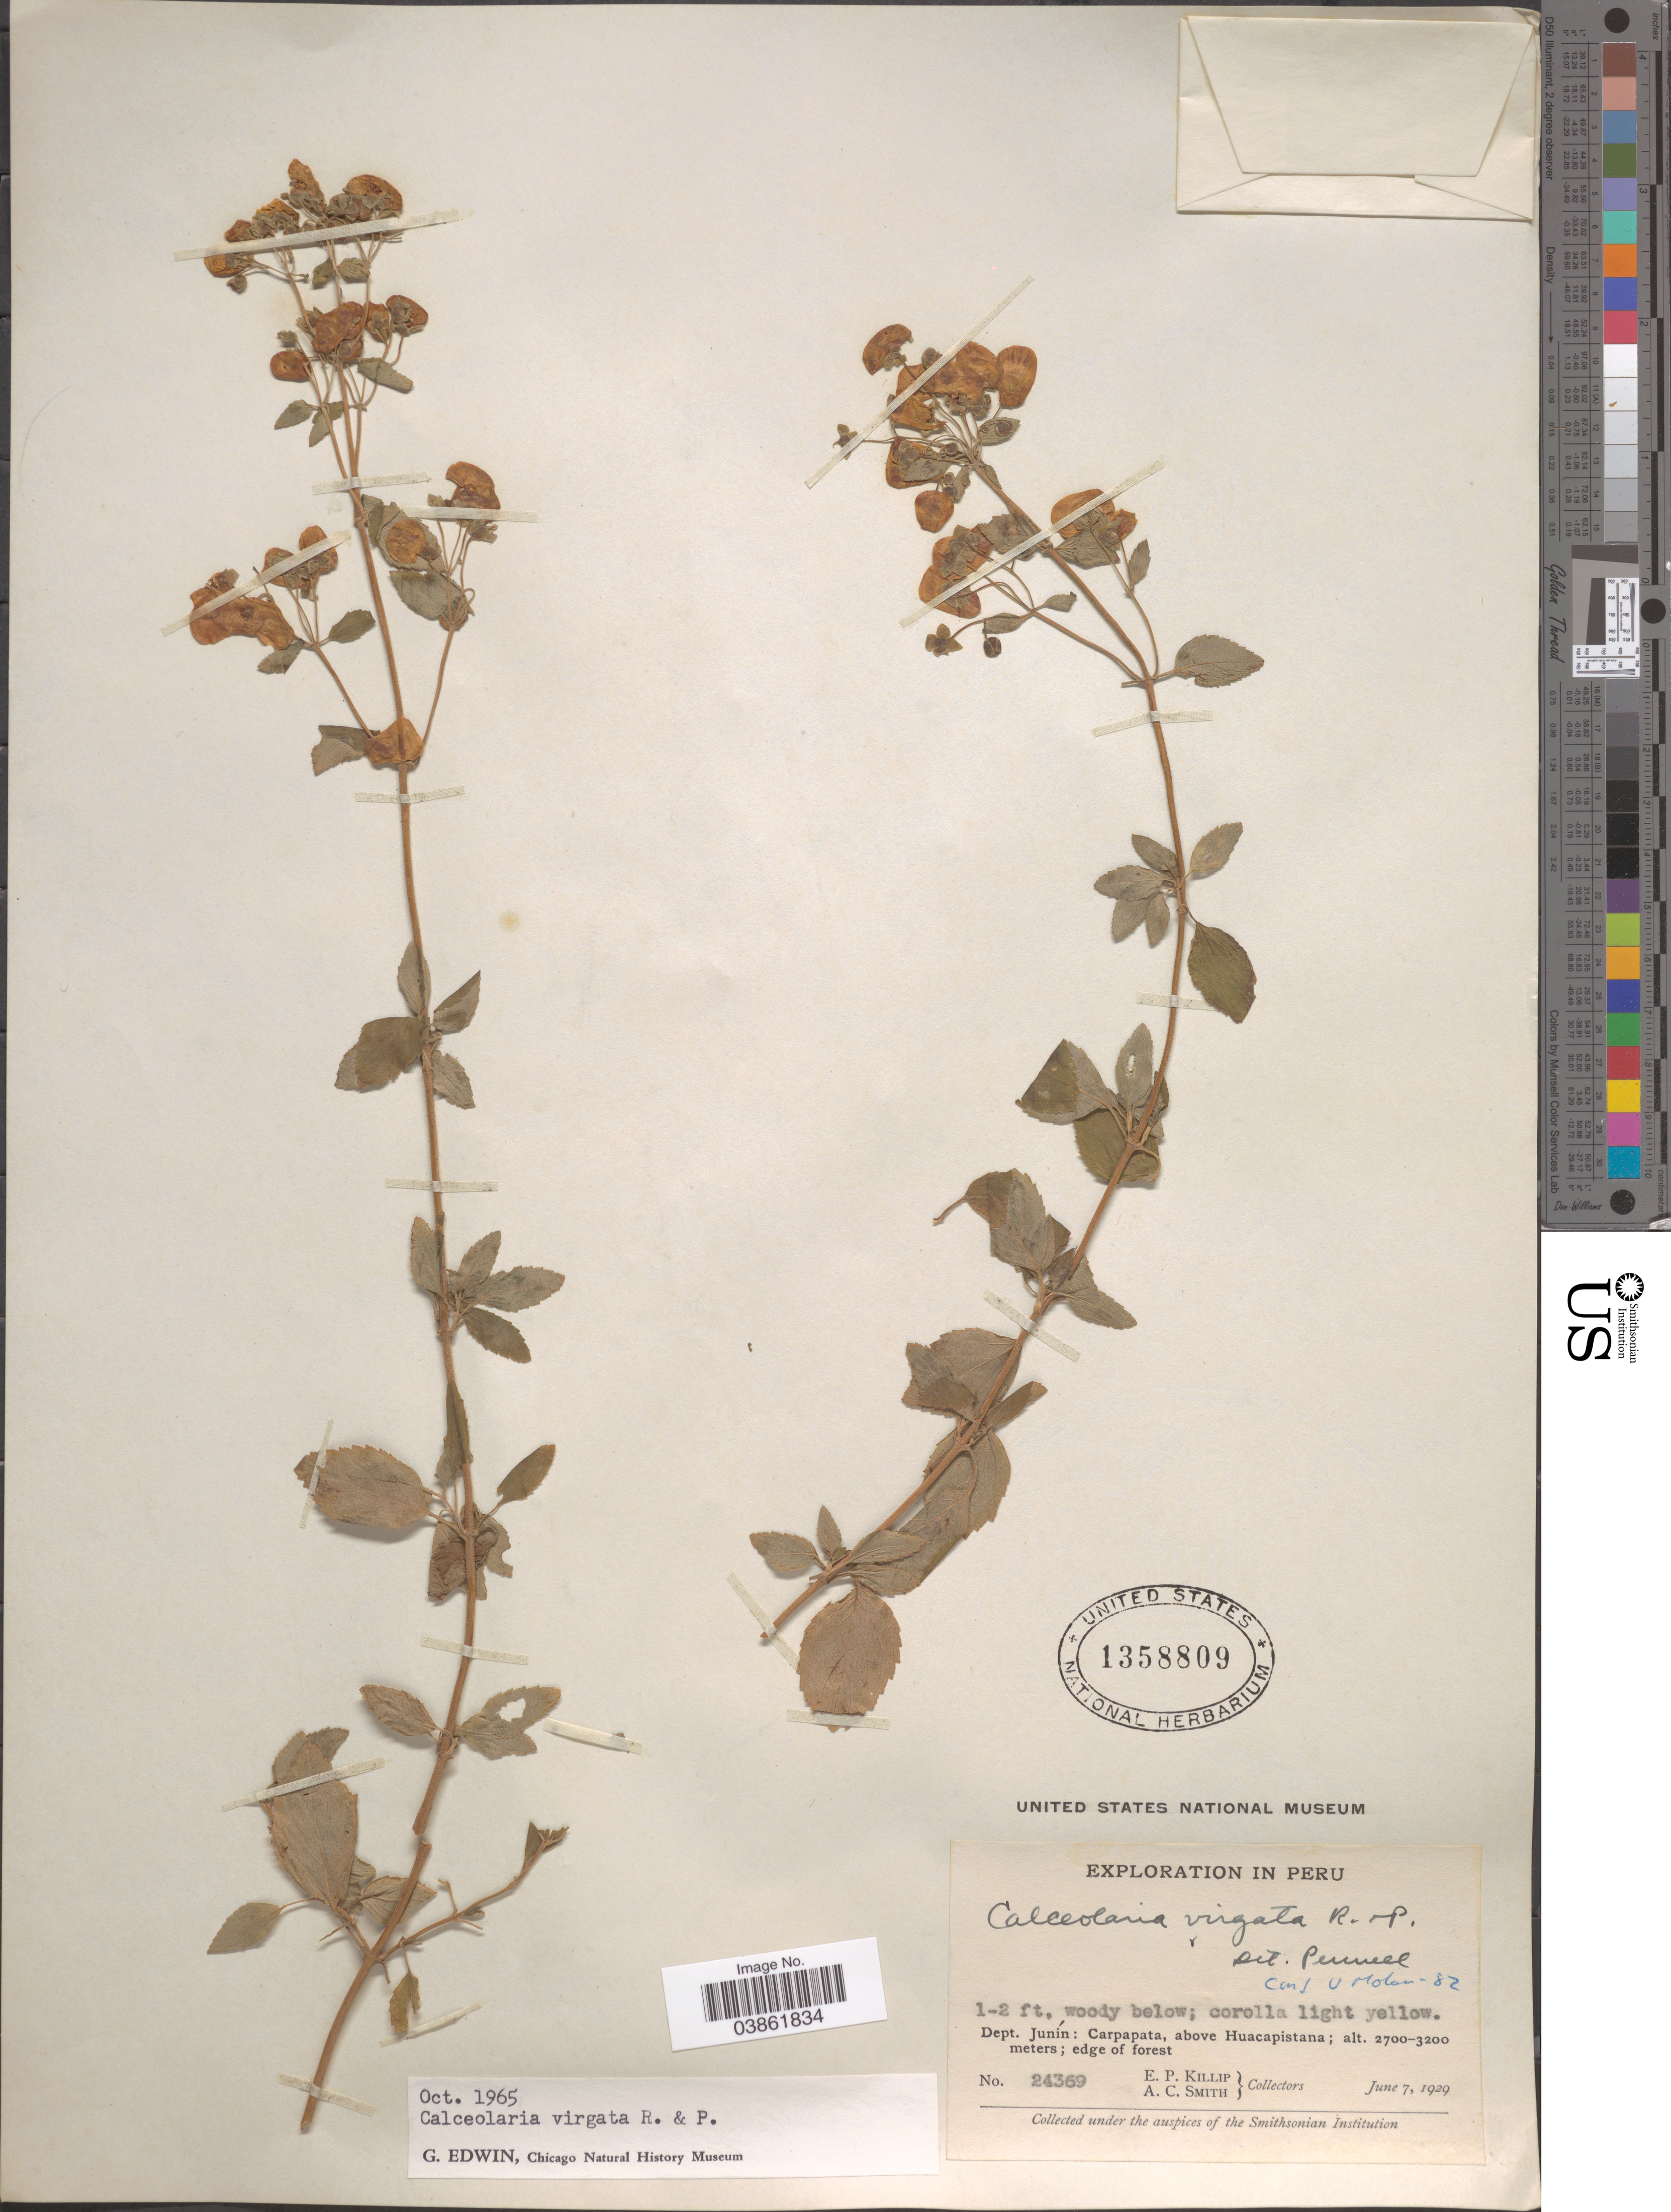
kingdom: Plantae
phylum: Tracheophyta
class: Magnoliopsida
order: Lamiales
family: Calceolariaceae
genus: Calceolaria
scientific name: Calceolaria virgata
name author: Ruiz & Pav.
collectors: E. P. Killip & A. C. Smith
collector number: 24369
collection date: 1929-06-07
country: Peru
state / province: Junín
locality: Dept. Junín: Carpapata, above Huacapistana.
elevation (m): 2700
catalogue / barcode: US 1358809